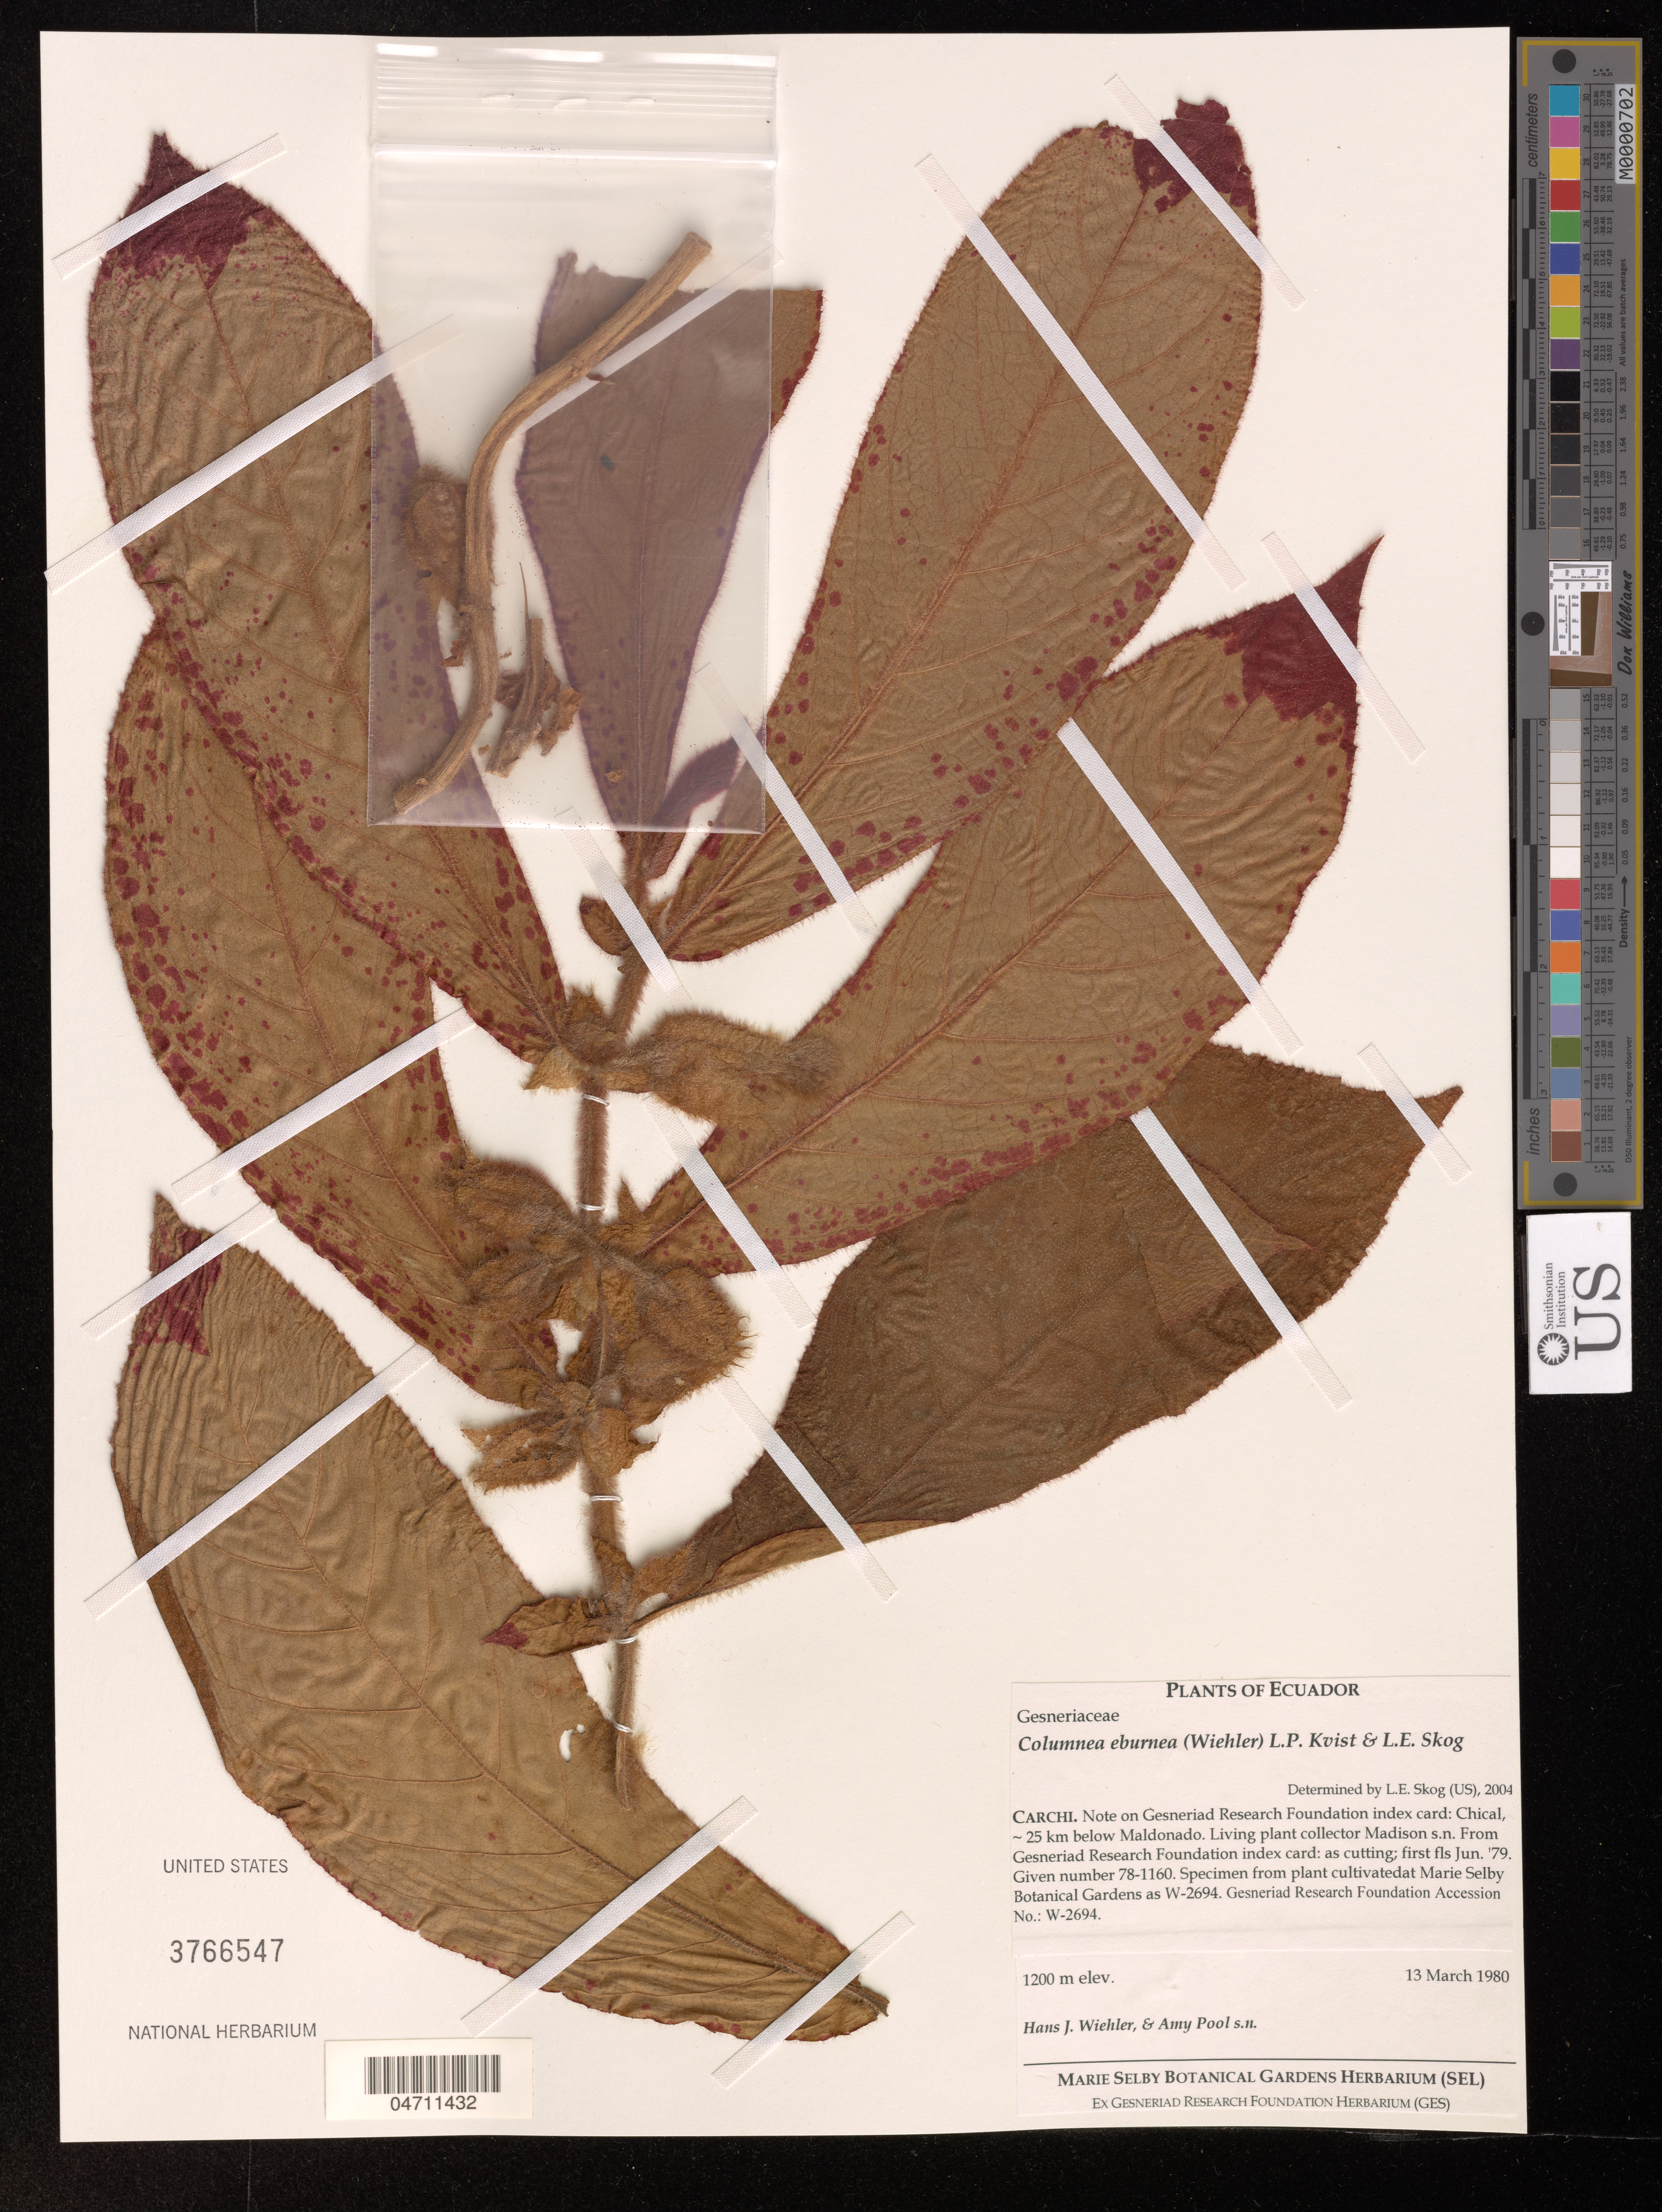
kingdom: Plantae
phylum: Tracheophyta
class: Magnoliopsida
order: Lamiales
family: Gesneriaceae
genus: Columnea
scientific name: Columnea eburnea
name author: (Wiehler) L.P. Kvist & L.E. Skog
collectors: H. Wiehler & A. Pool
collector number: W-2694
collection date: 1980-03-13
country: United States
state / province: Florida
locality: Cultivated at Marie Selby Botanical Gardens as W-2694.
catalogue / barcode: US 3766547